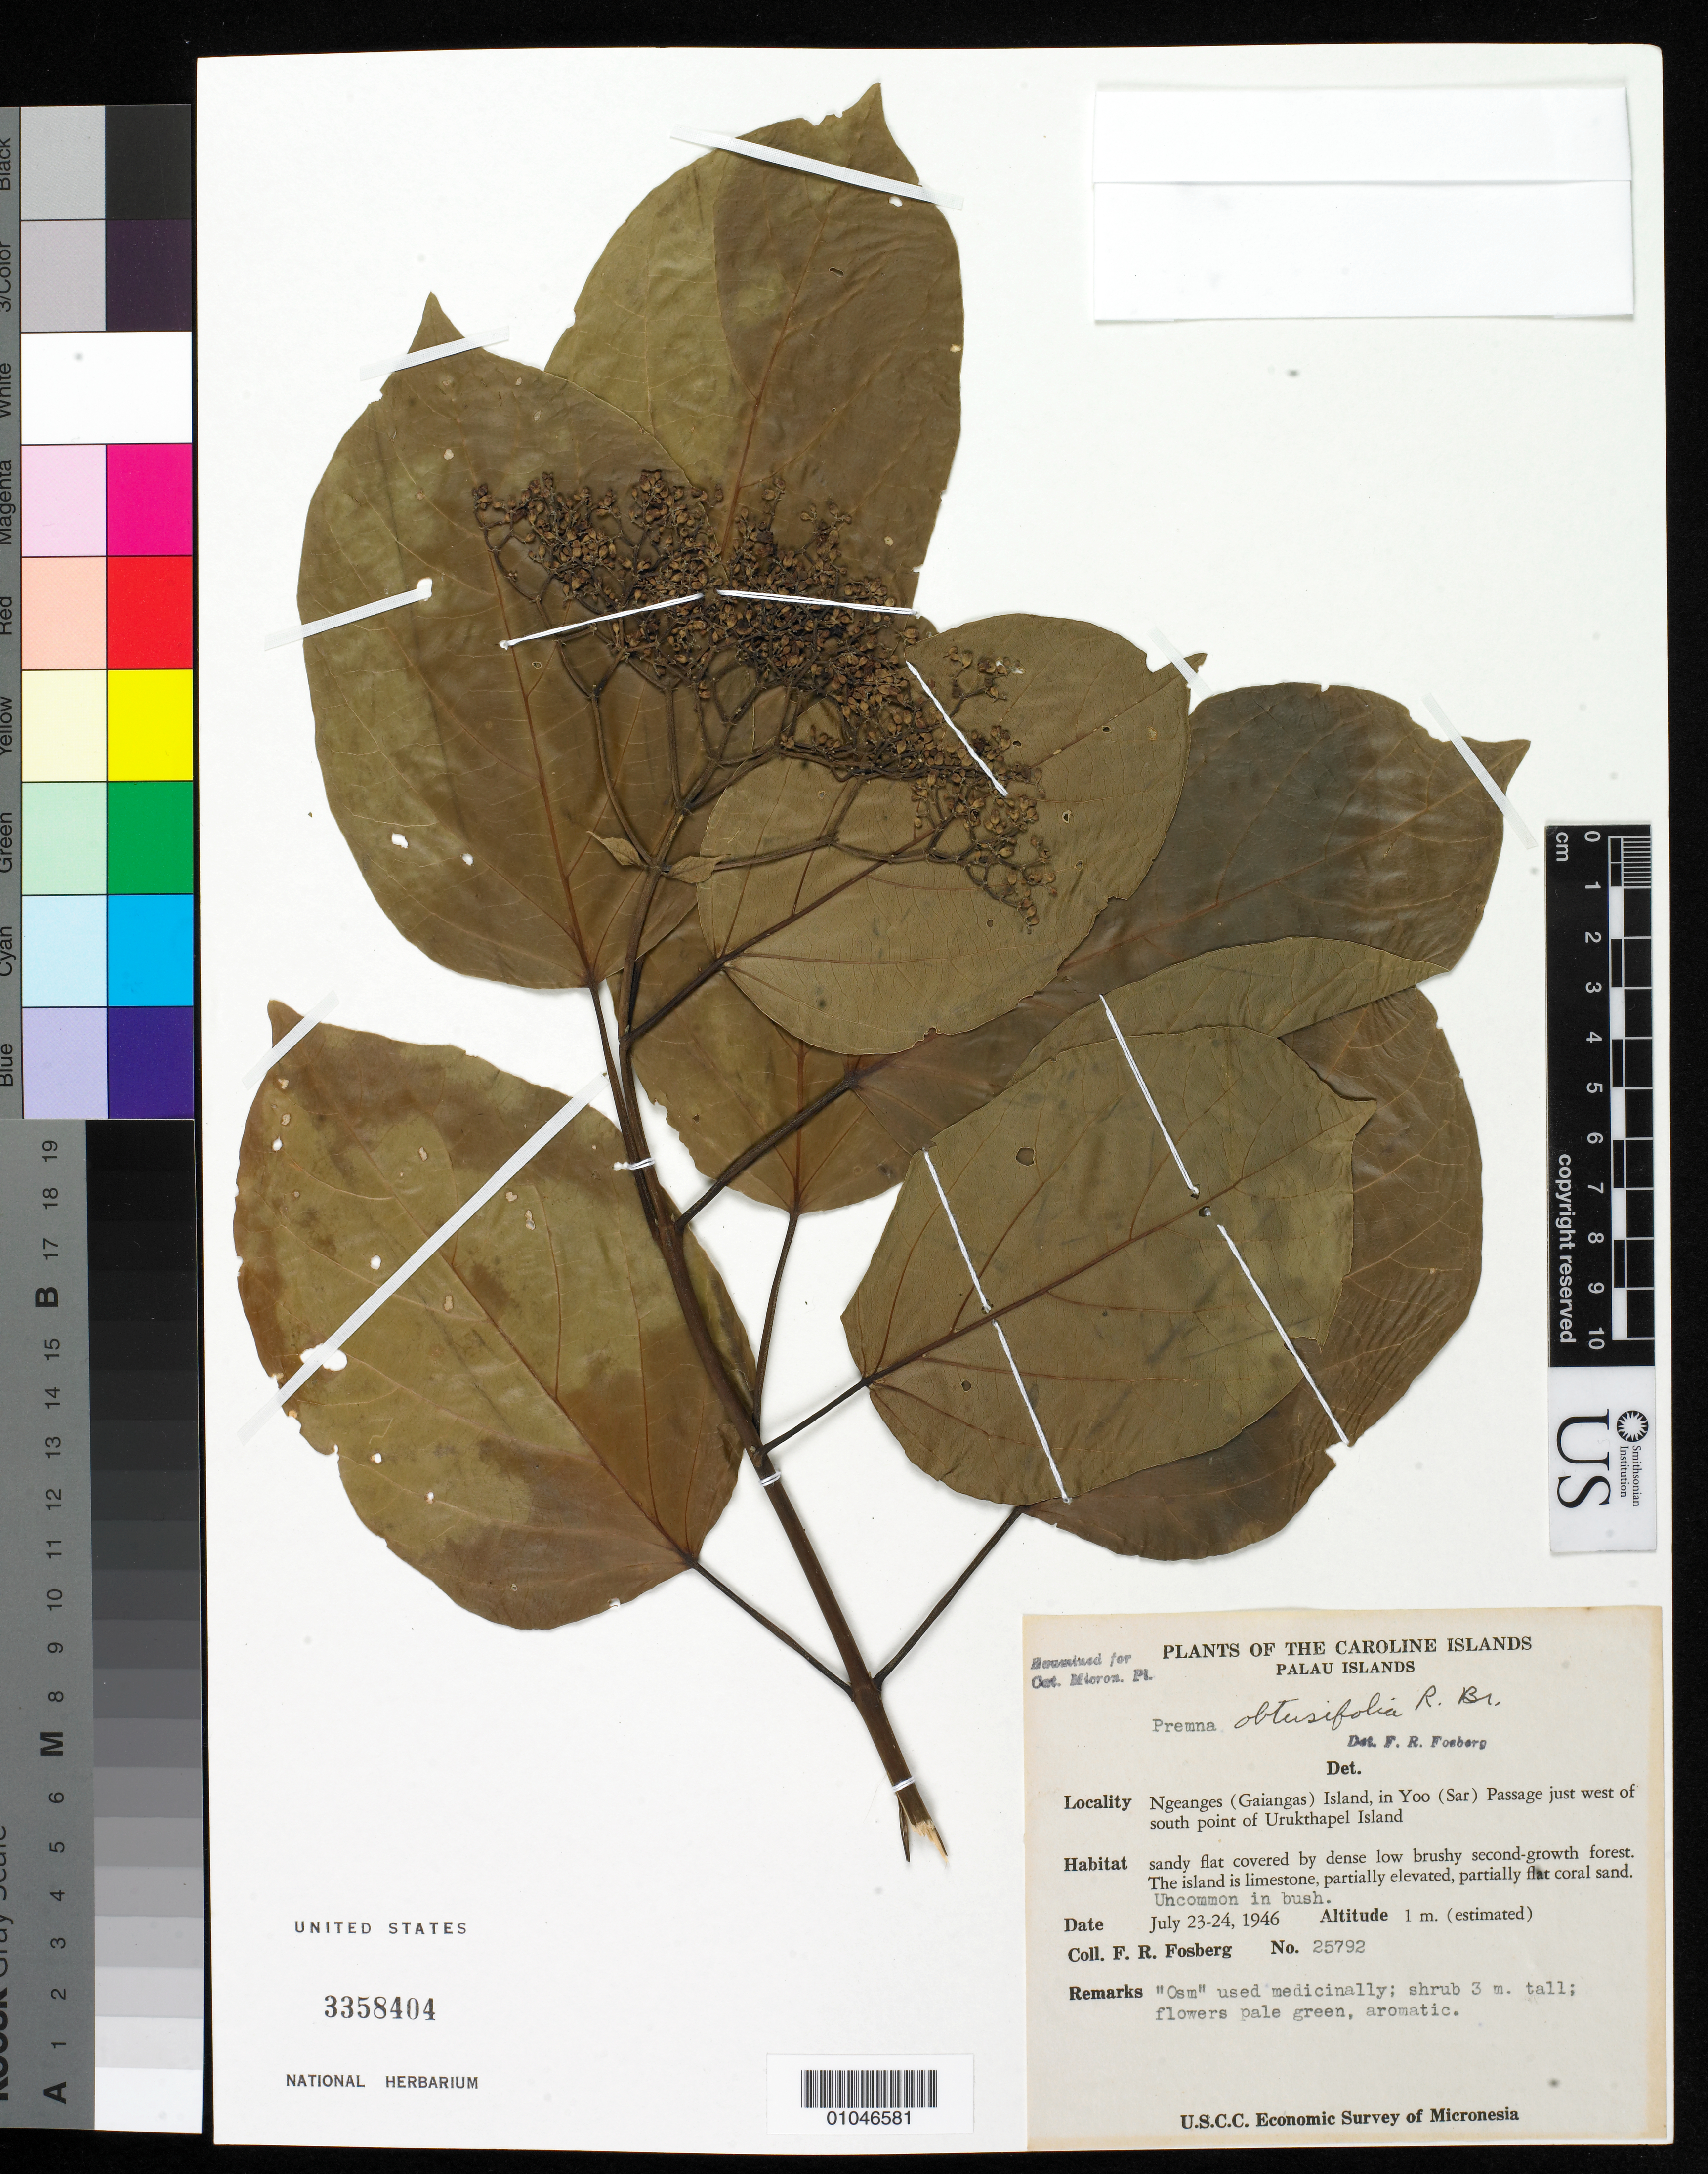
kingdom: Plantae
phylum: Tracheophyta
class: Magnoliopsida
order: Lamiales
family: Lamiaceae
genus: Premna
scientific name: Premna obtusifolia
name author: R. Br.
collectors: F. R. Fosberg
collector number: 25792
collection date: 1946-07-23/1946-07-24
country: Palau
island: Ngeanges (Gaiangas)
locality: Ngeanges (Gaiangas) Island, in Yoo (Sat) Passage just west of south point of Urukthapel Island, Palau Islands, Caroline Islands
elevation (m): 1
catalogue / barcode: US 3358404